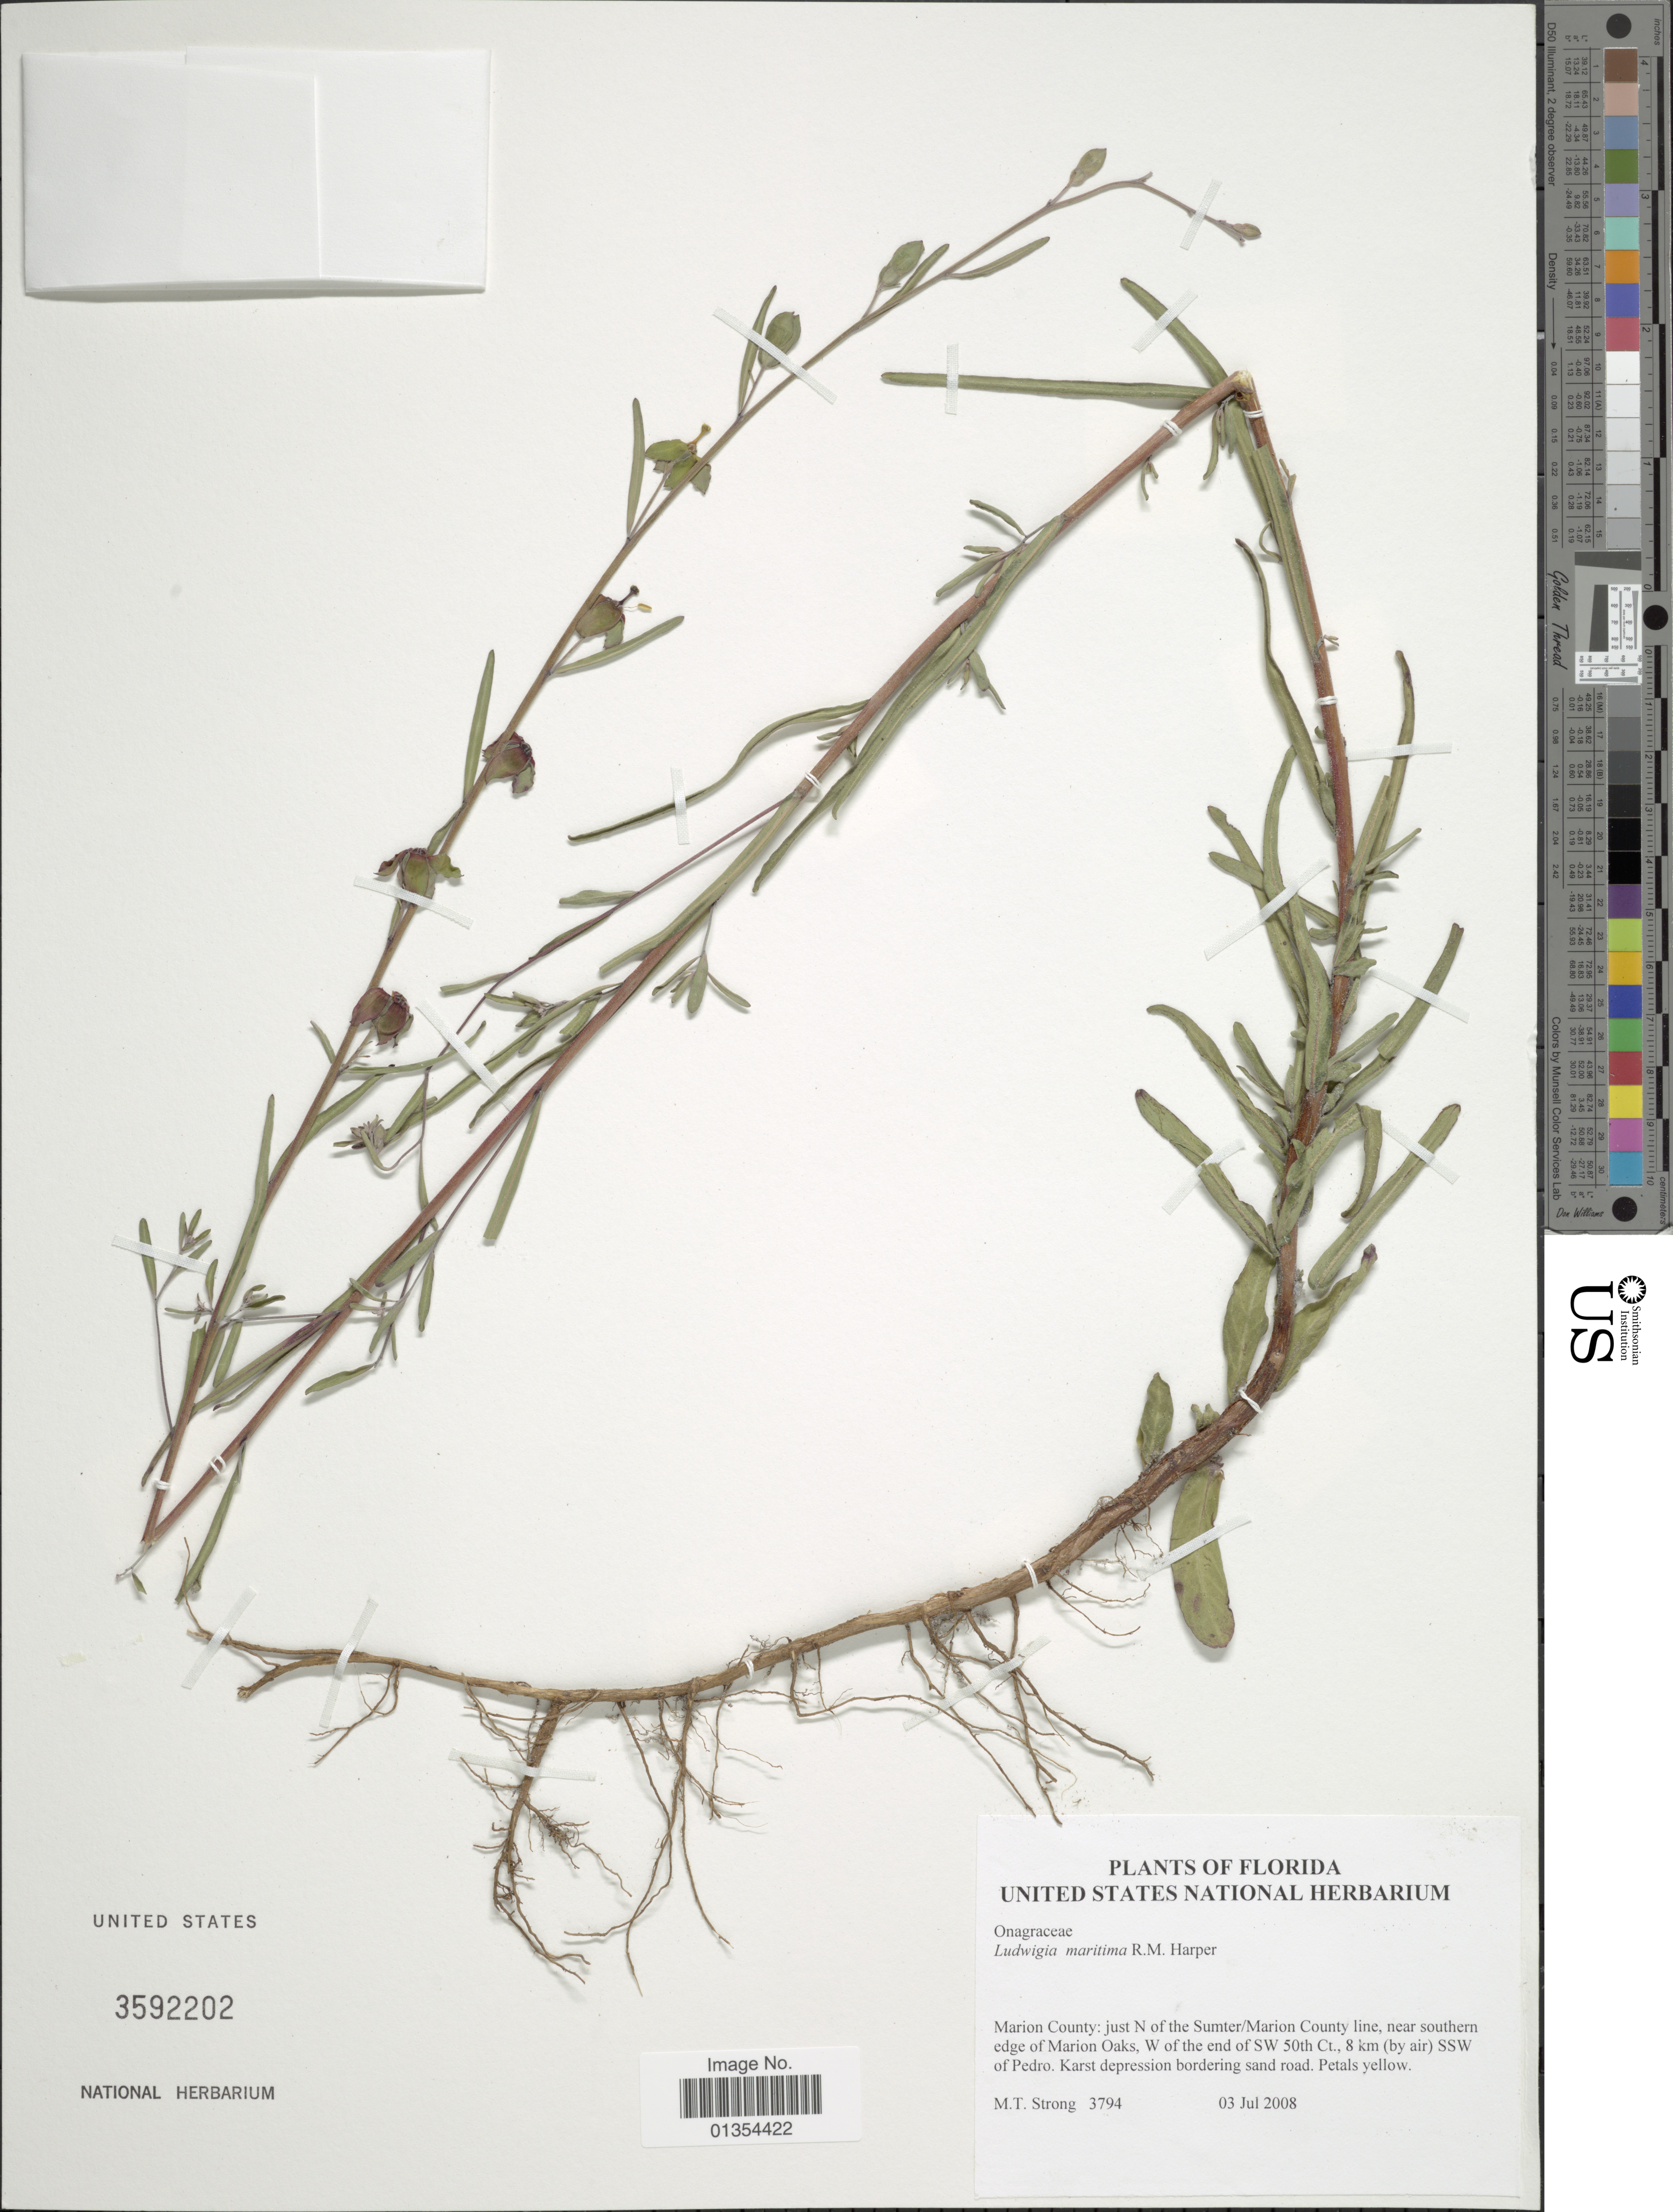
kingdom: Plantae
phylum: Tracheophyta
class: Magnoliopsida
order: Myrtales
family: Onagraceae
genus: Ludwigia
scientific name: Ludwigia maritima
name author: R.M. Harper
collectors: M. T. Strong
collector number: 3794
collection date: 2008-07-03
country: United States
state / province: Florida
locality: Marion County: just N of the Sumter/Marion County line, near southern edge of Marion Oaks, W of the end of SW 50th Ct., 8 km (by air) SSW of Pedro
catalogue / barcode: US 3592202